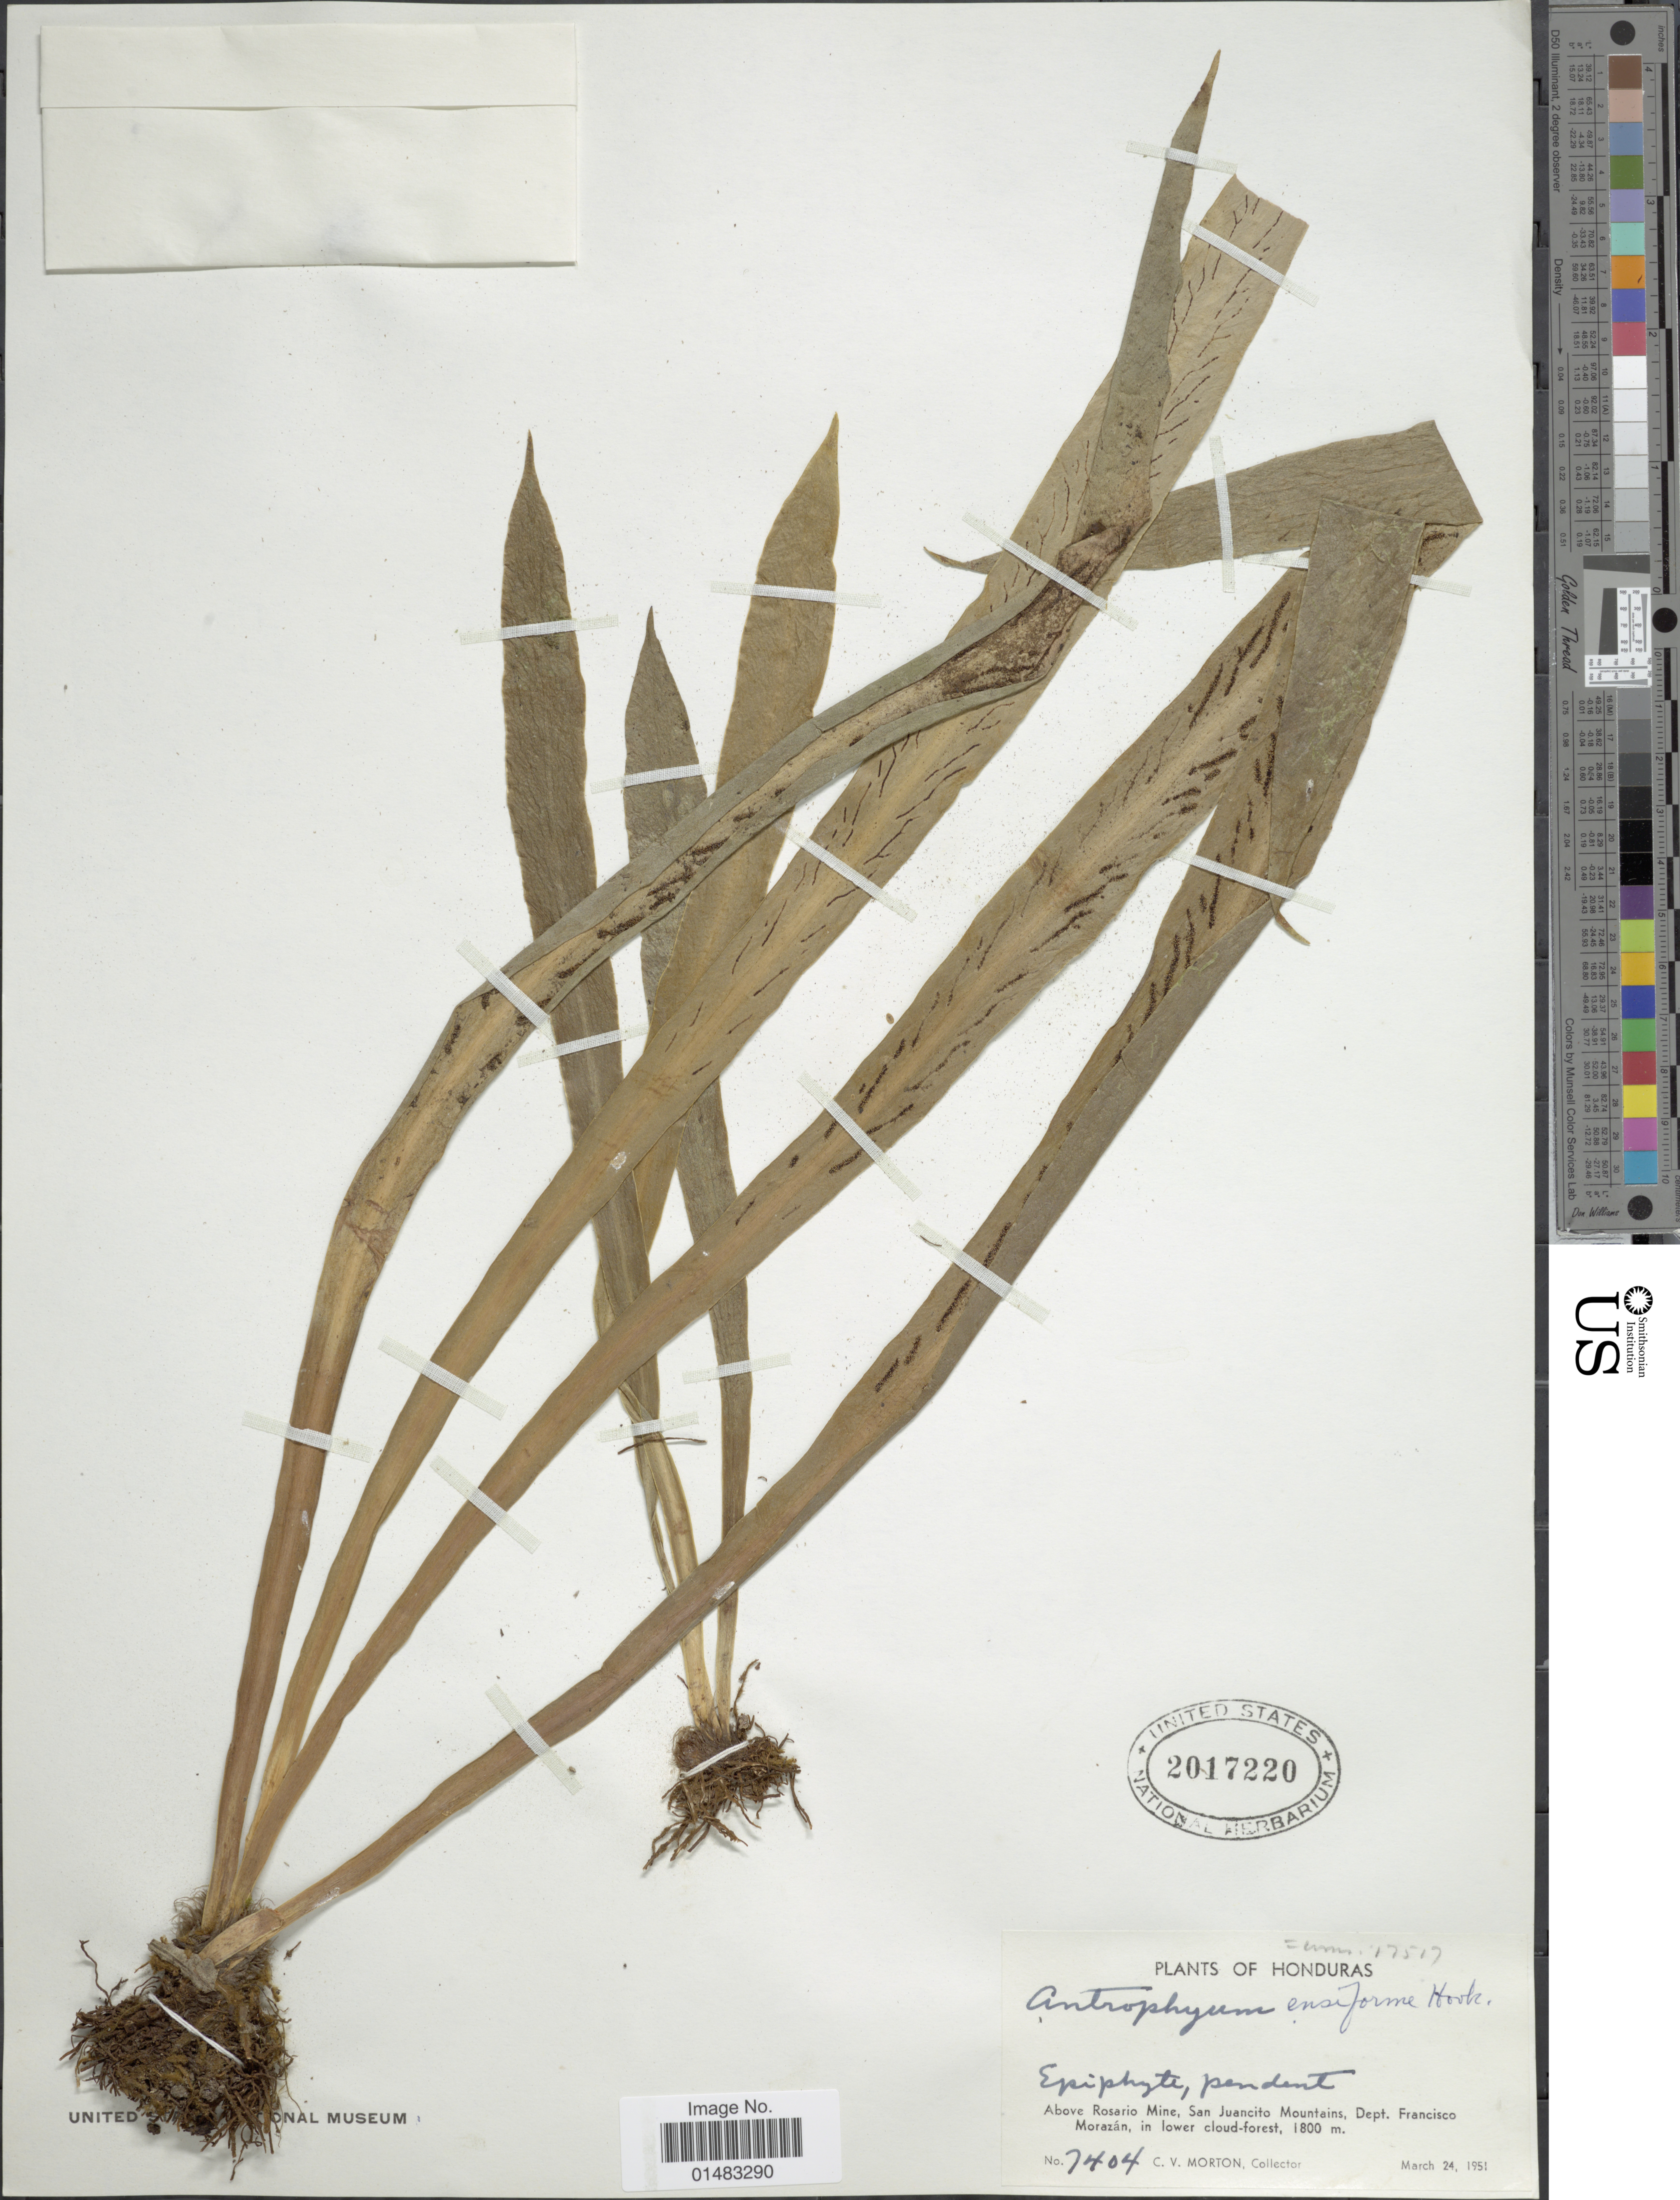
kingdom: Plantae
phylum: Tracheophyta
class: Polypodiopsida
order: Polypodiales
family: Pteridaceae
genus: Scoliosorus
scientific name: Scoliosorus ensiformis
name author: (Hook.) T. Moore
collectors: C. V. Morton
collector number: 7404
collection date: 1951-03-24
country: Honduras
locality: Plants of Honduras, Above Rosario Mine, San Juancito Mountains, Dept. Francisco Morazan, in lower cloud forest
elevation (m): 1800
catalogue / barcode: US 2017220